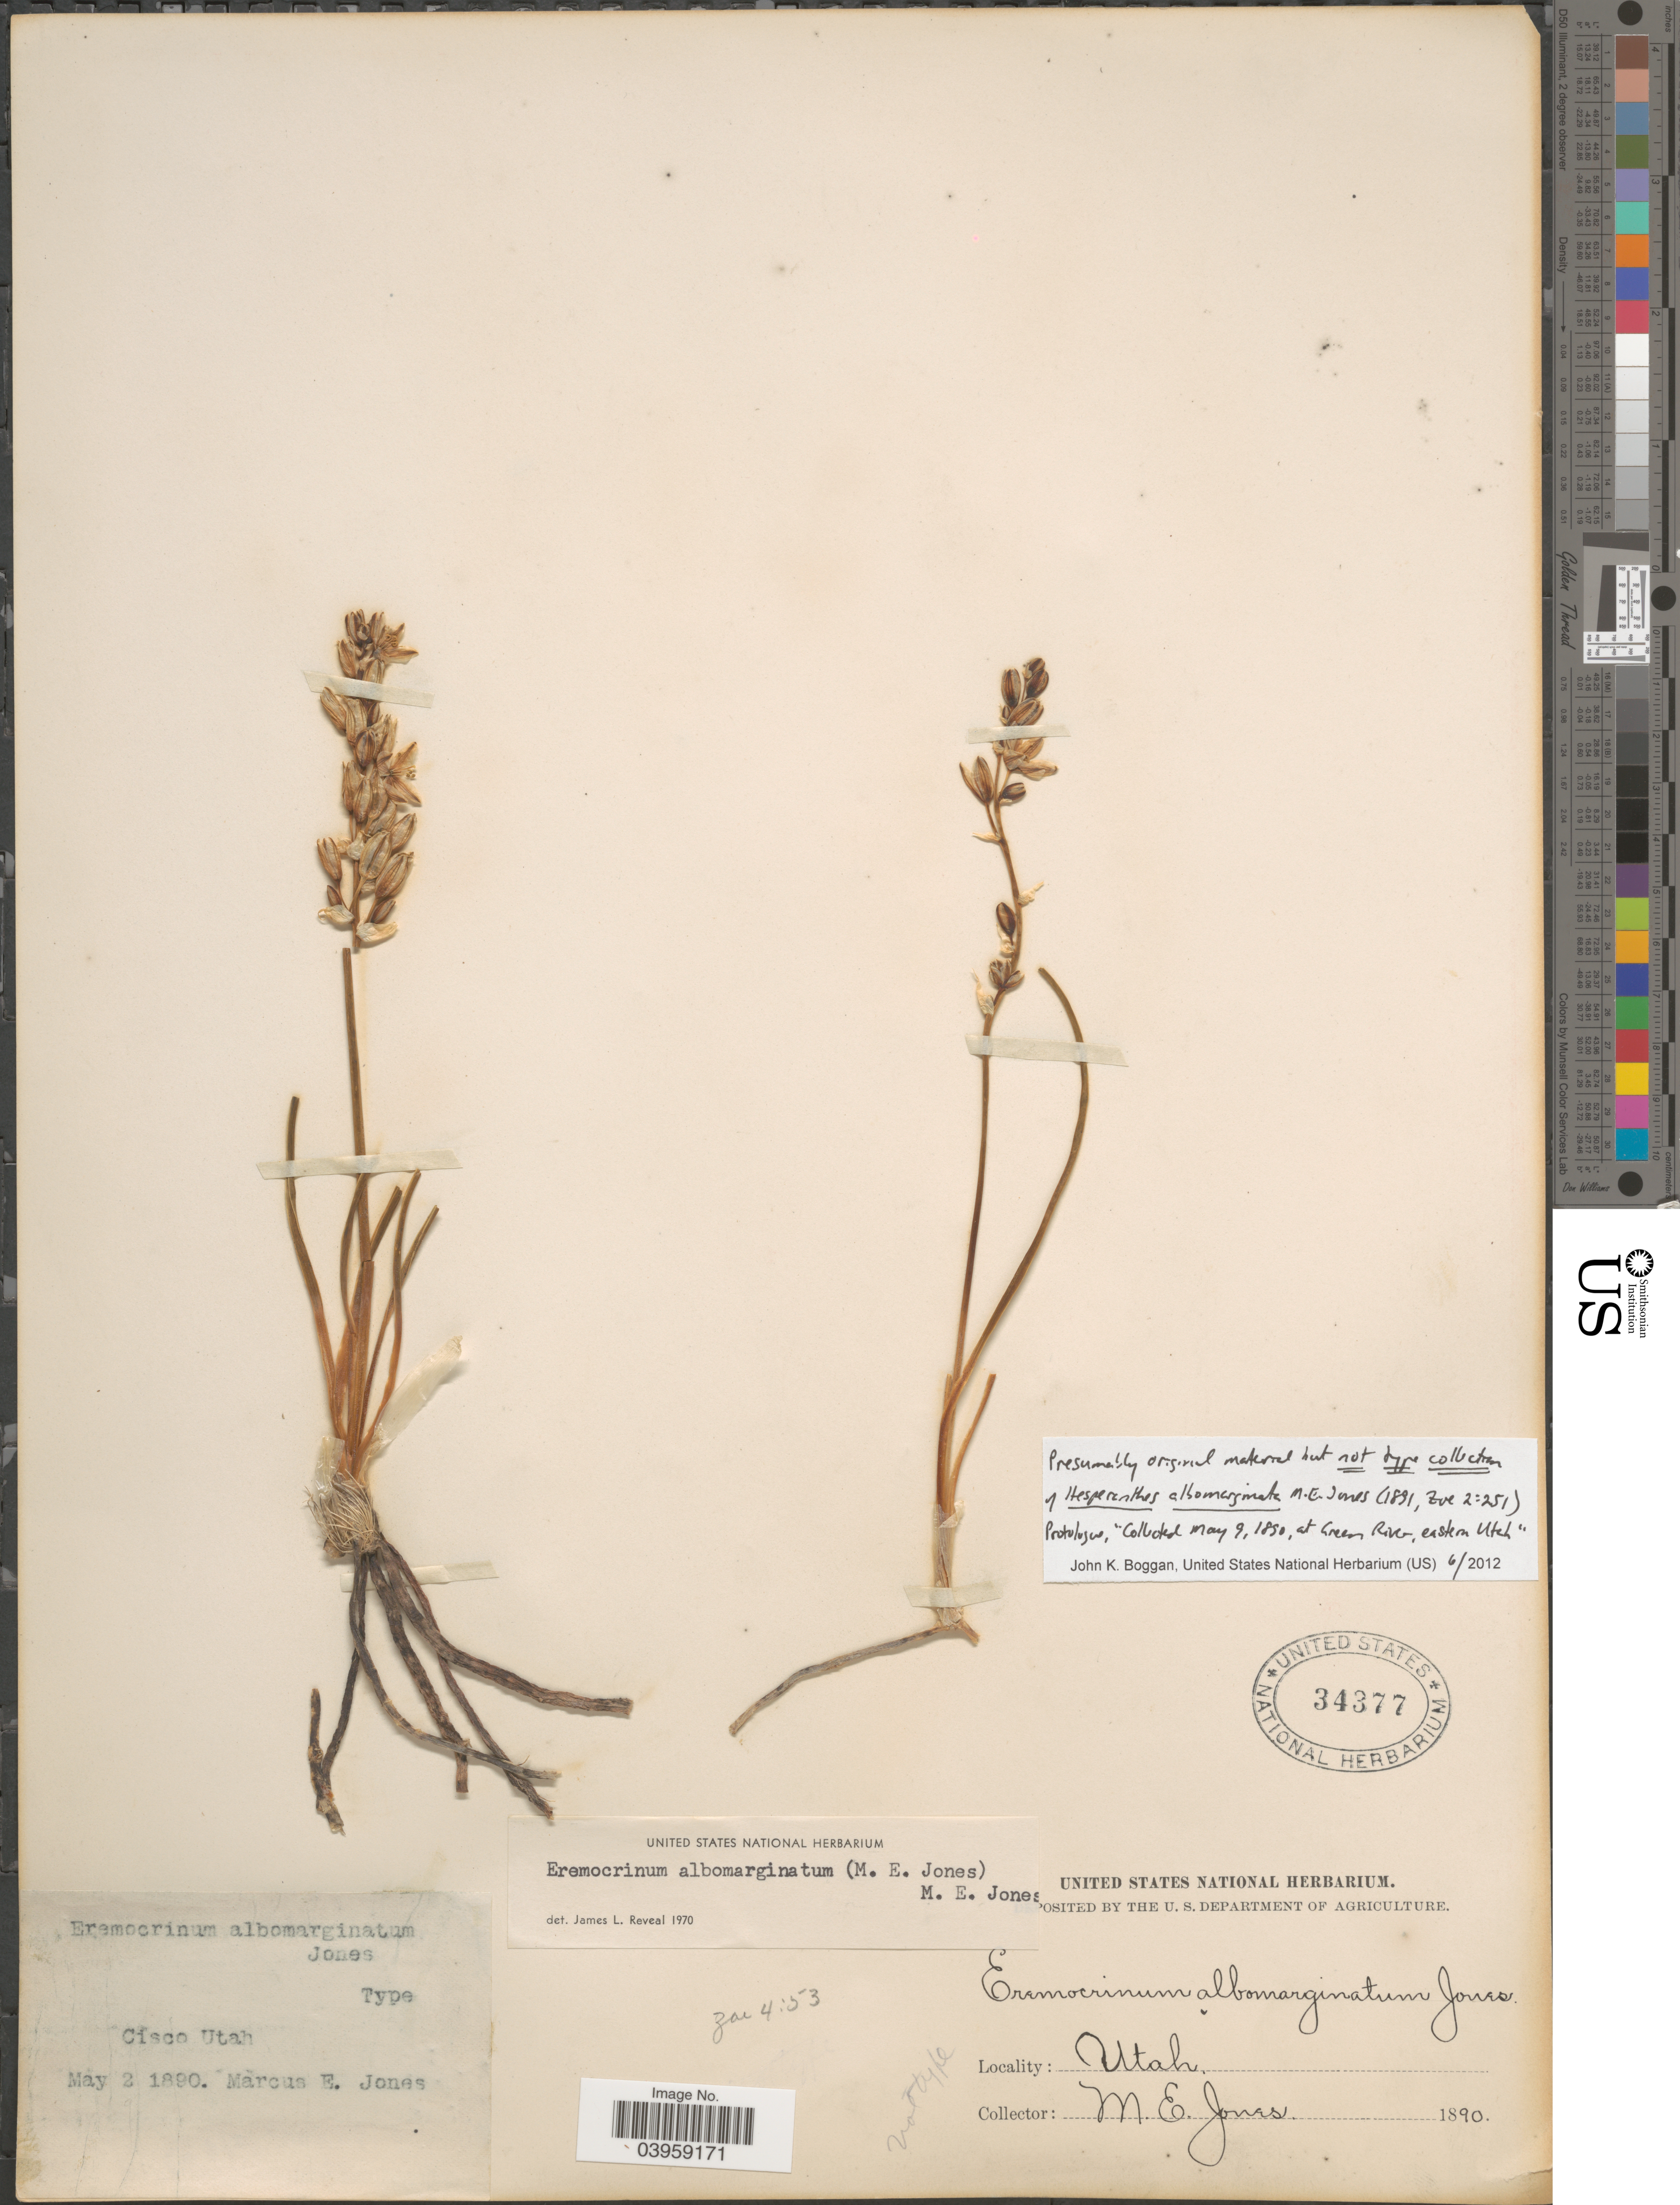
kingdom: Plantae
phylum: Tracheophyta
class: Liliopsida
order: Asparagales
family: Asparagaceae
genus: Eremocrinum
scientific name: Eremocrinum albomarginatum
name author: (M.E. Jones) M.E. Jones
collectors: M. E. Jones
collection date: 1890-05-02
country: United States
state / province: Utah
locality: Cisco.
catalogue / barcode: US 34377